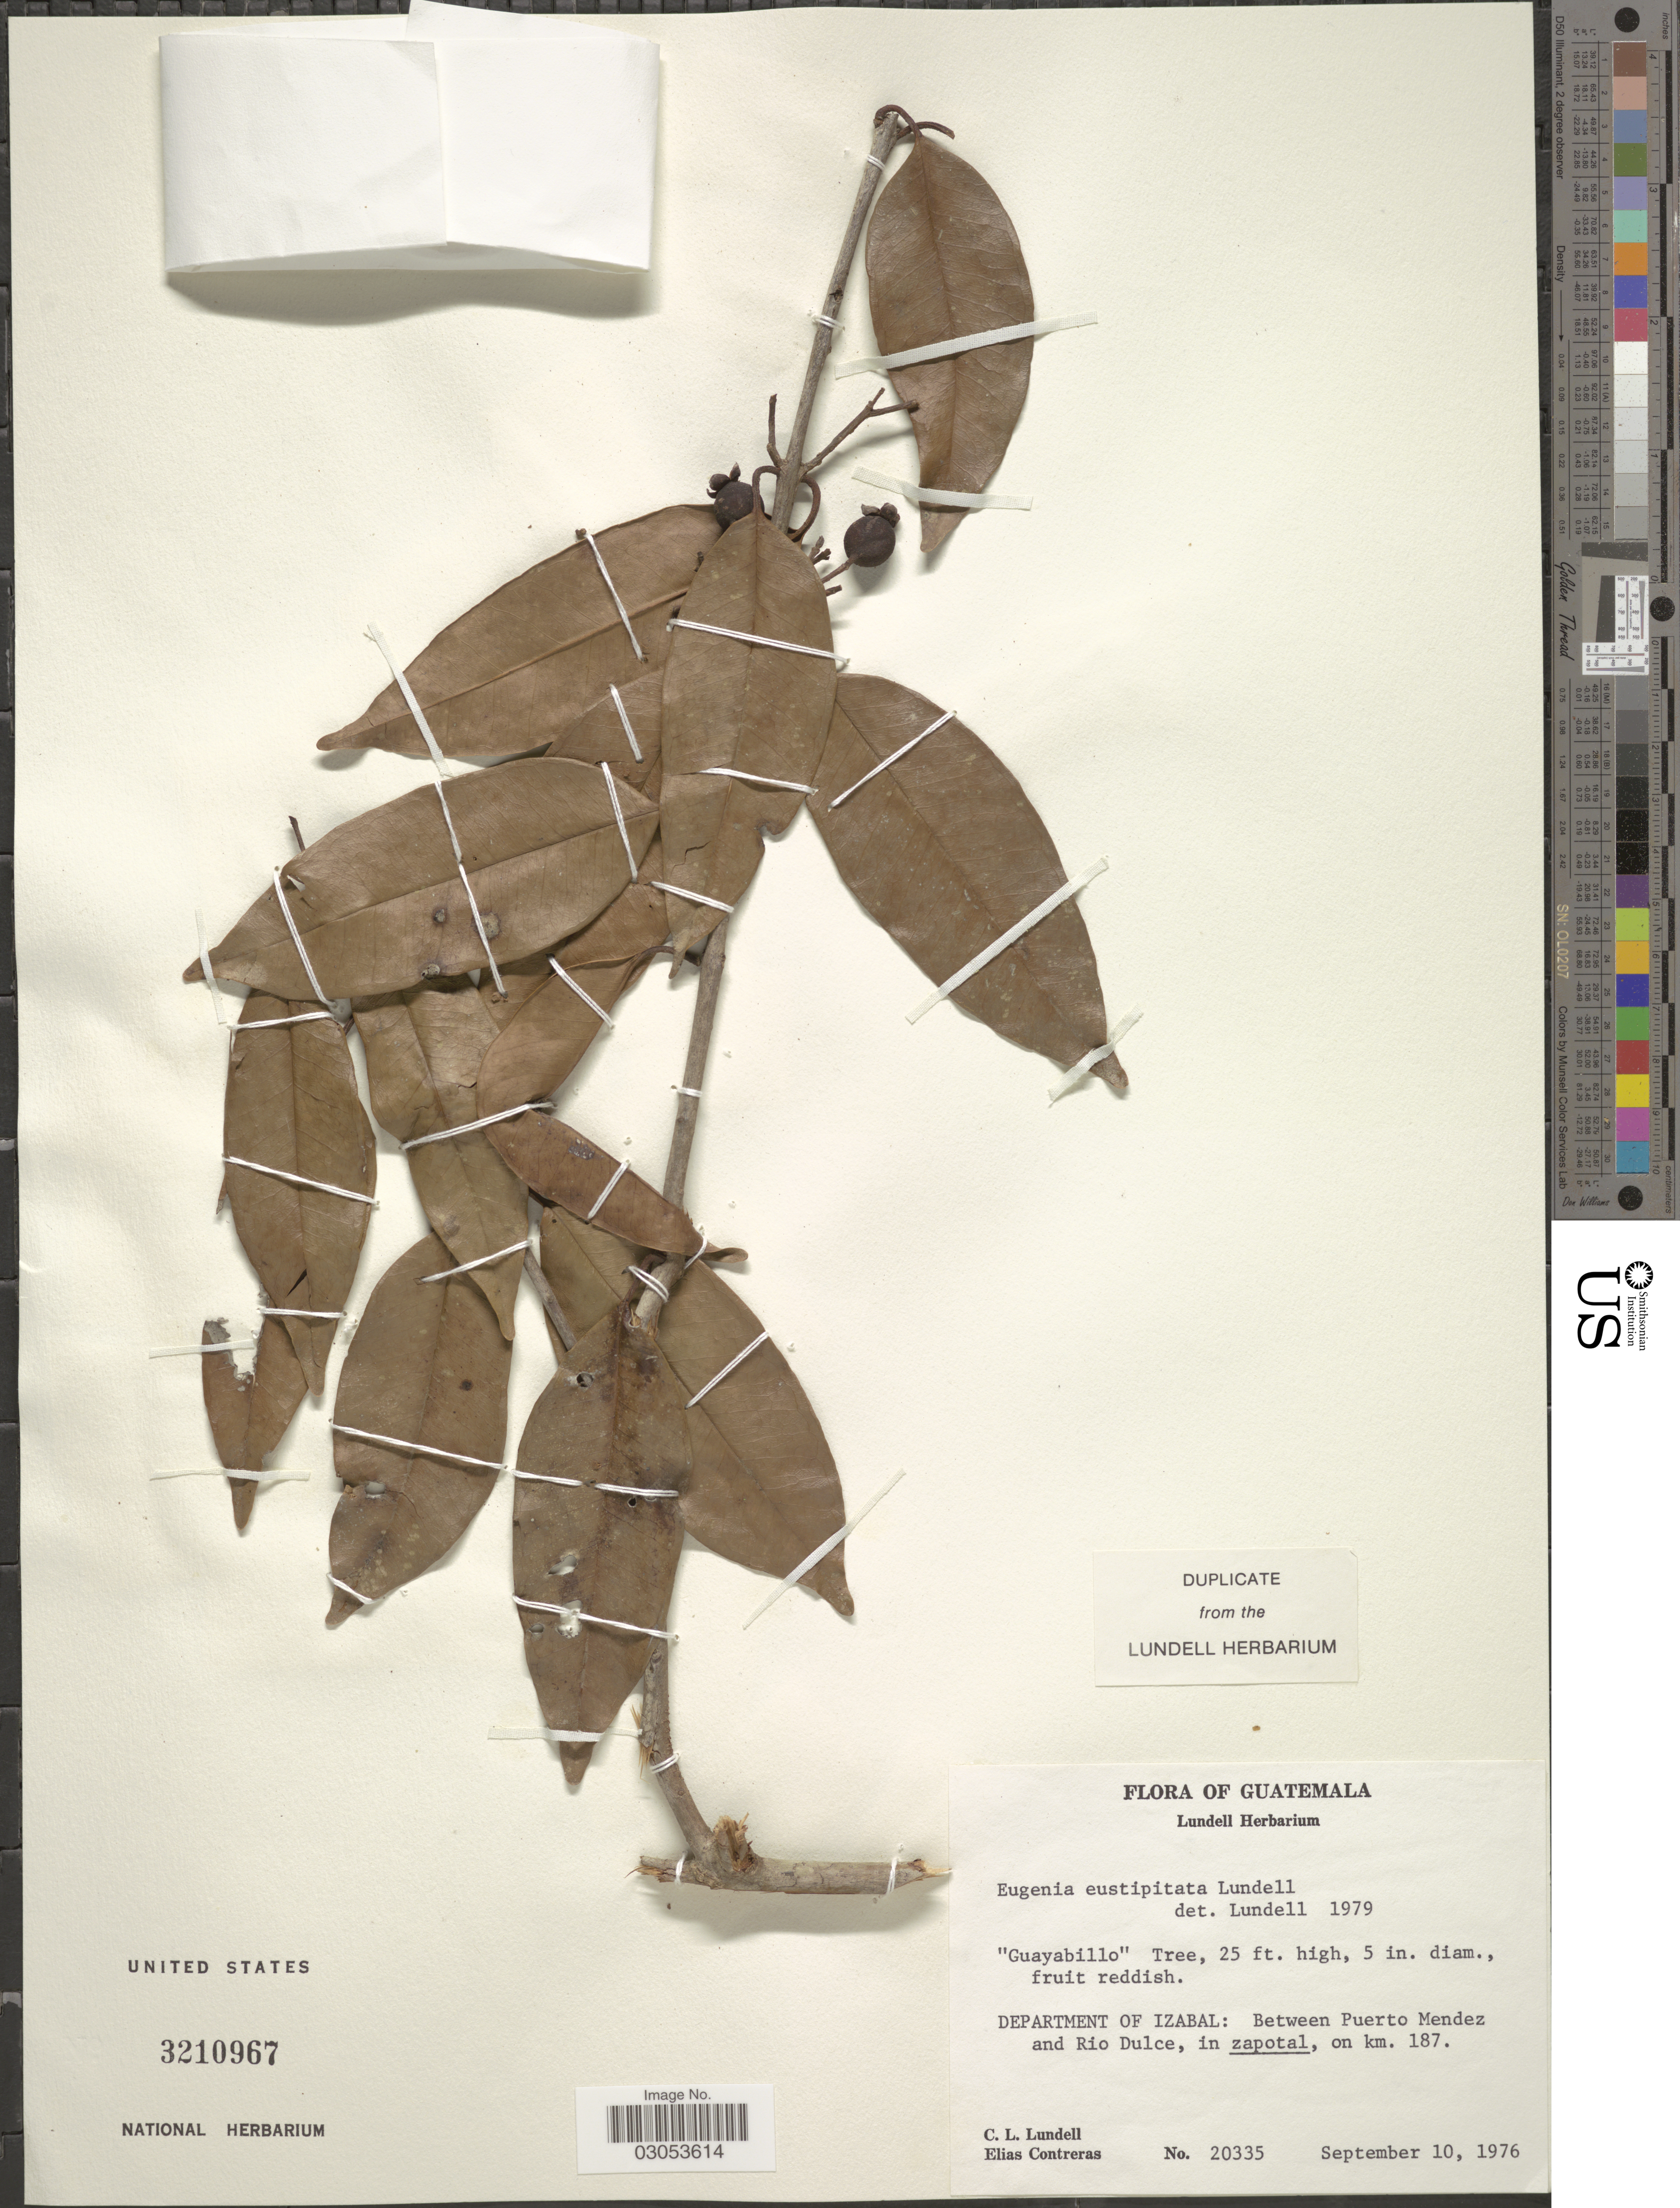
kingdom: Plantae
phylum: Tracheophyta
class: Magnoliopsida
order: Myrtales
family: Myrtaceae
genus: Eugenia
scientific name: Eugenia eustipitata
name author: Lundell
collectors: C. L. Lundell & E. Contreras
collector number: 20335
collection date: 1976-09-10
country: Guatemala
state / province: Izabal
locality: Department of Izabal: Between Puerto Mendez and Rio Dulce, in zapotal, on km. 187.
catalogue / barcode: US 3210967